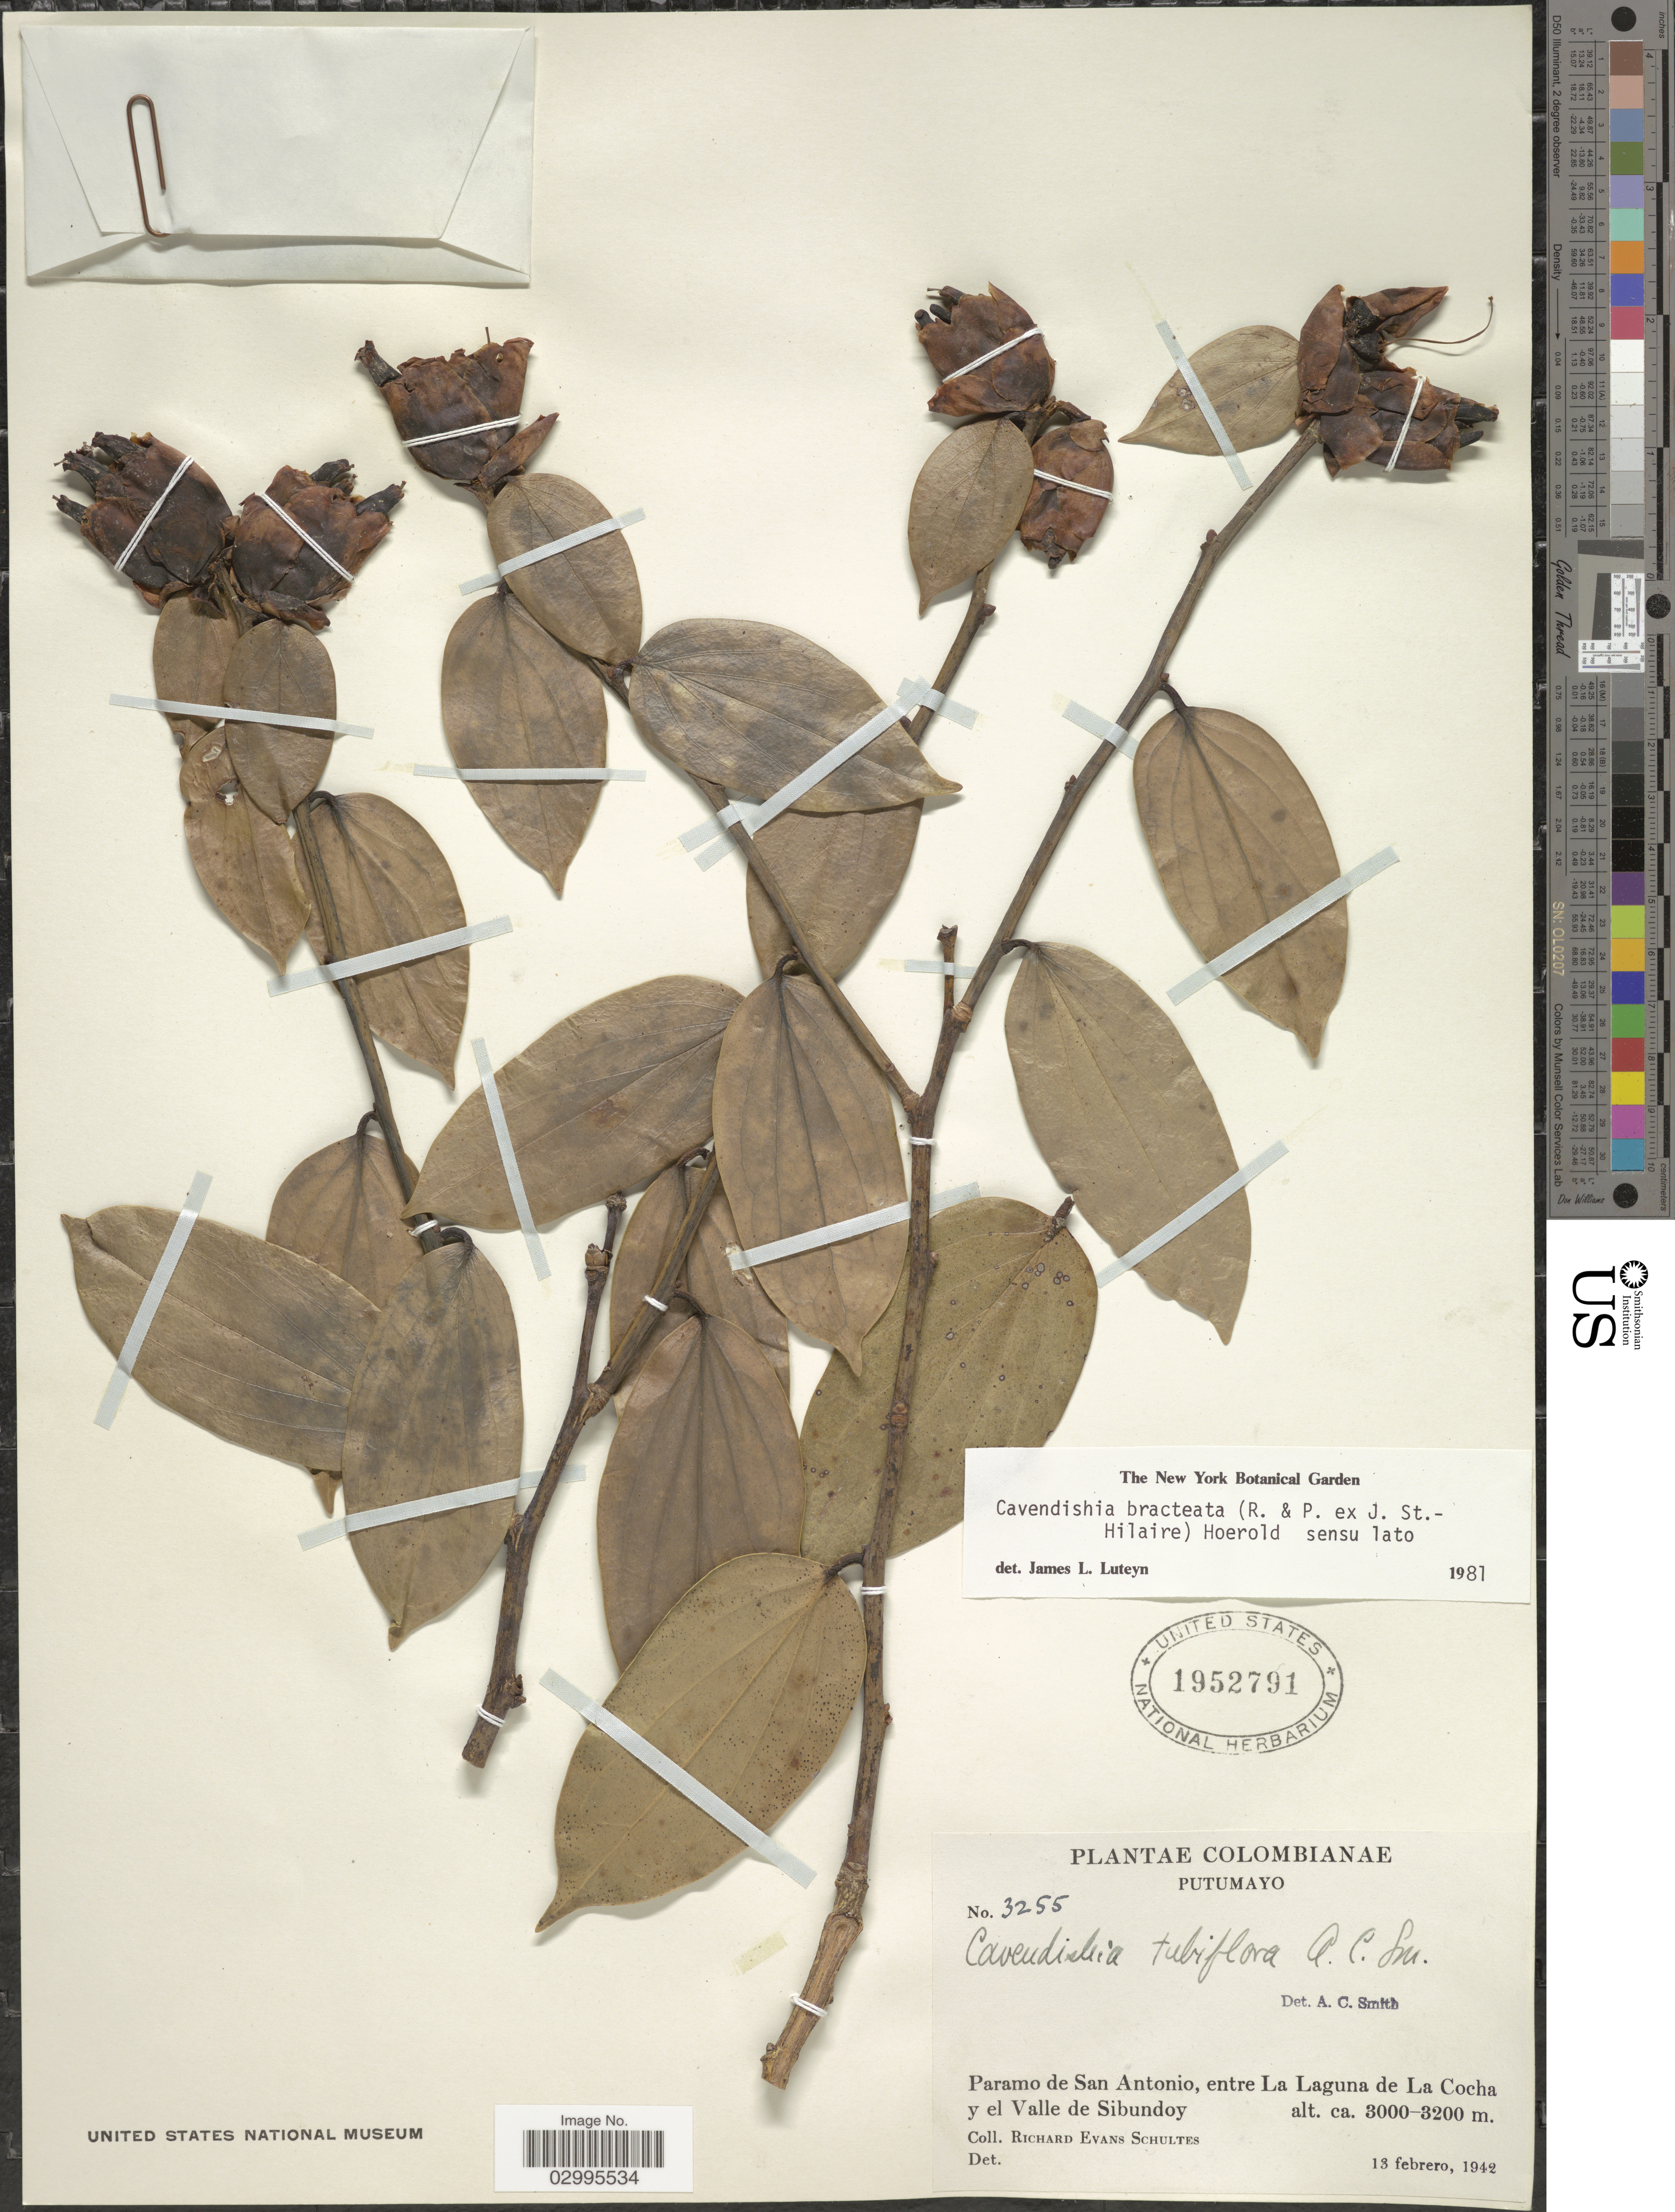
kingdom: Plantae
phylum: Tracheophyta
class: Magnoliopsida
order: Ericales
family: Ericaceae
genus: Cavendishia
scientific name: Cavendishia bracteata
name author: (Ruiz & Pav. ex J. St.-Hil.) Hoerold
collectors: R. E. Schultes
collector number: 3255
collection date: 1942-02-13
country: Colombia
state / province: Putumayo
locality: Paramo de San Antonio, entre La Laguna de La Cocha y el Valle de Sibundoy.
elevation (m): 3000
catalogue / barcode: US 1952791